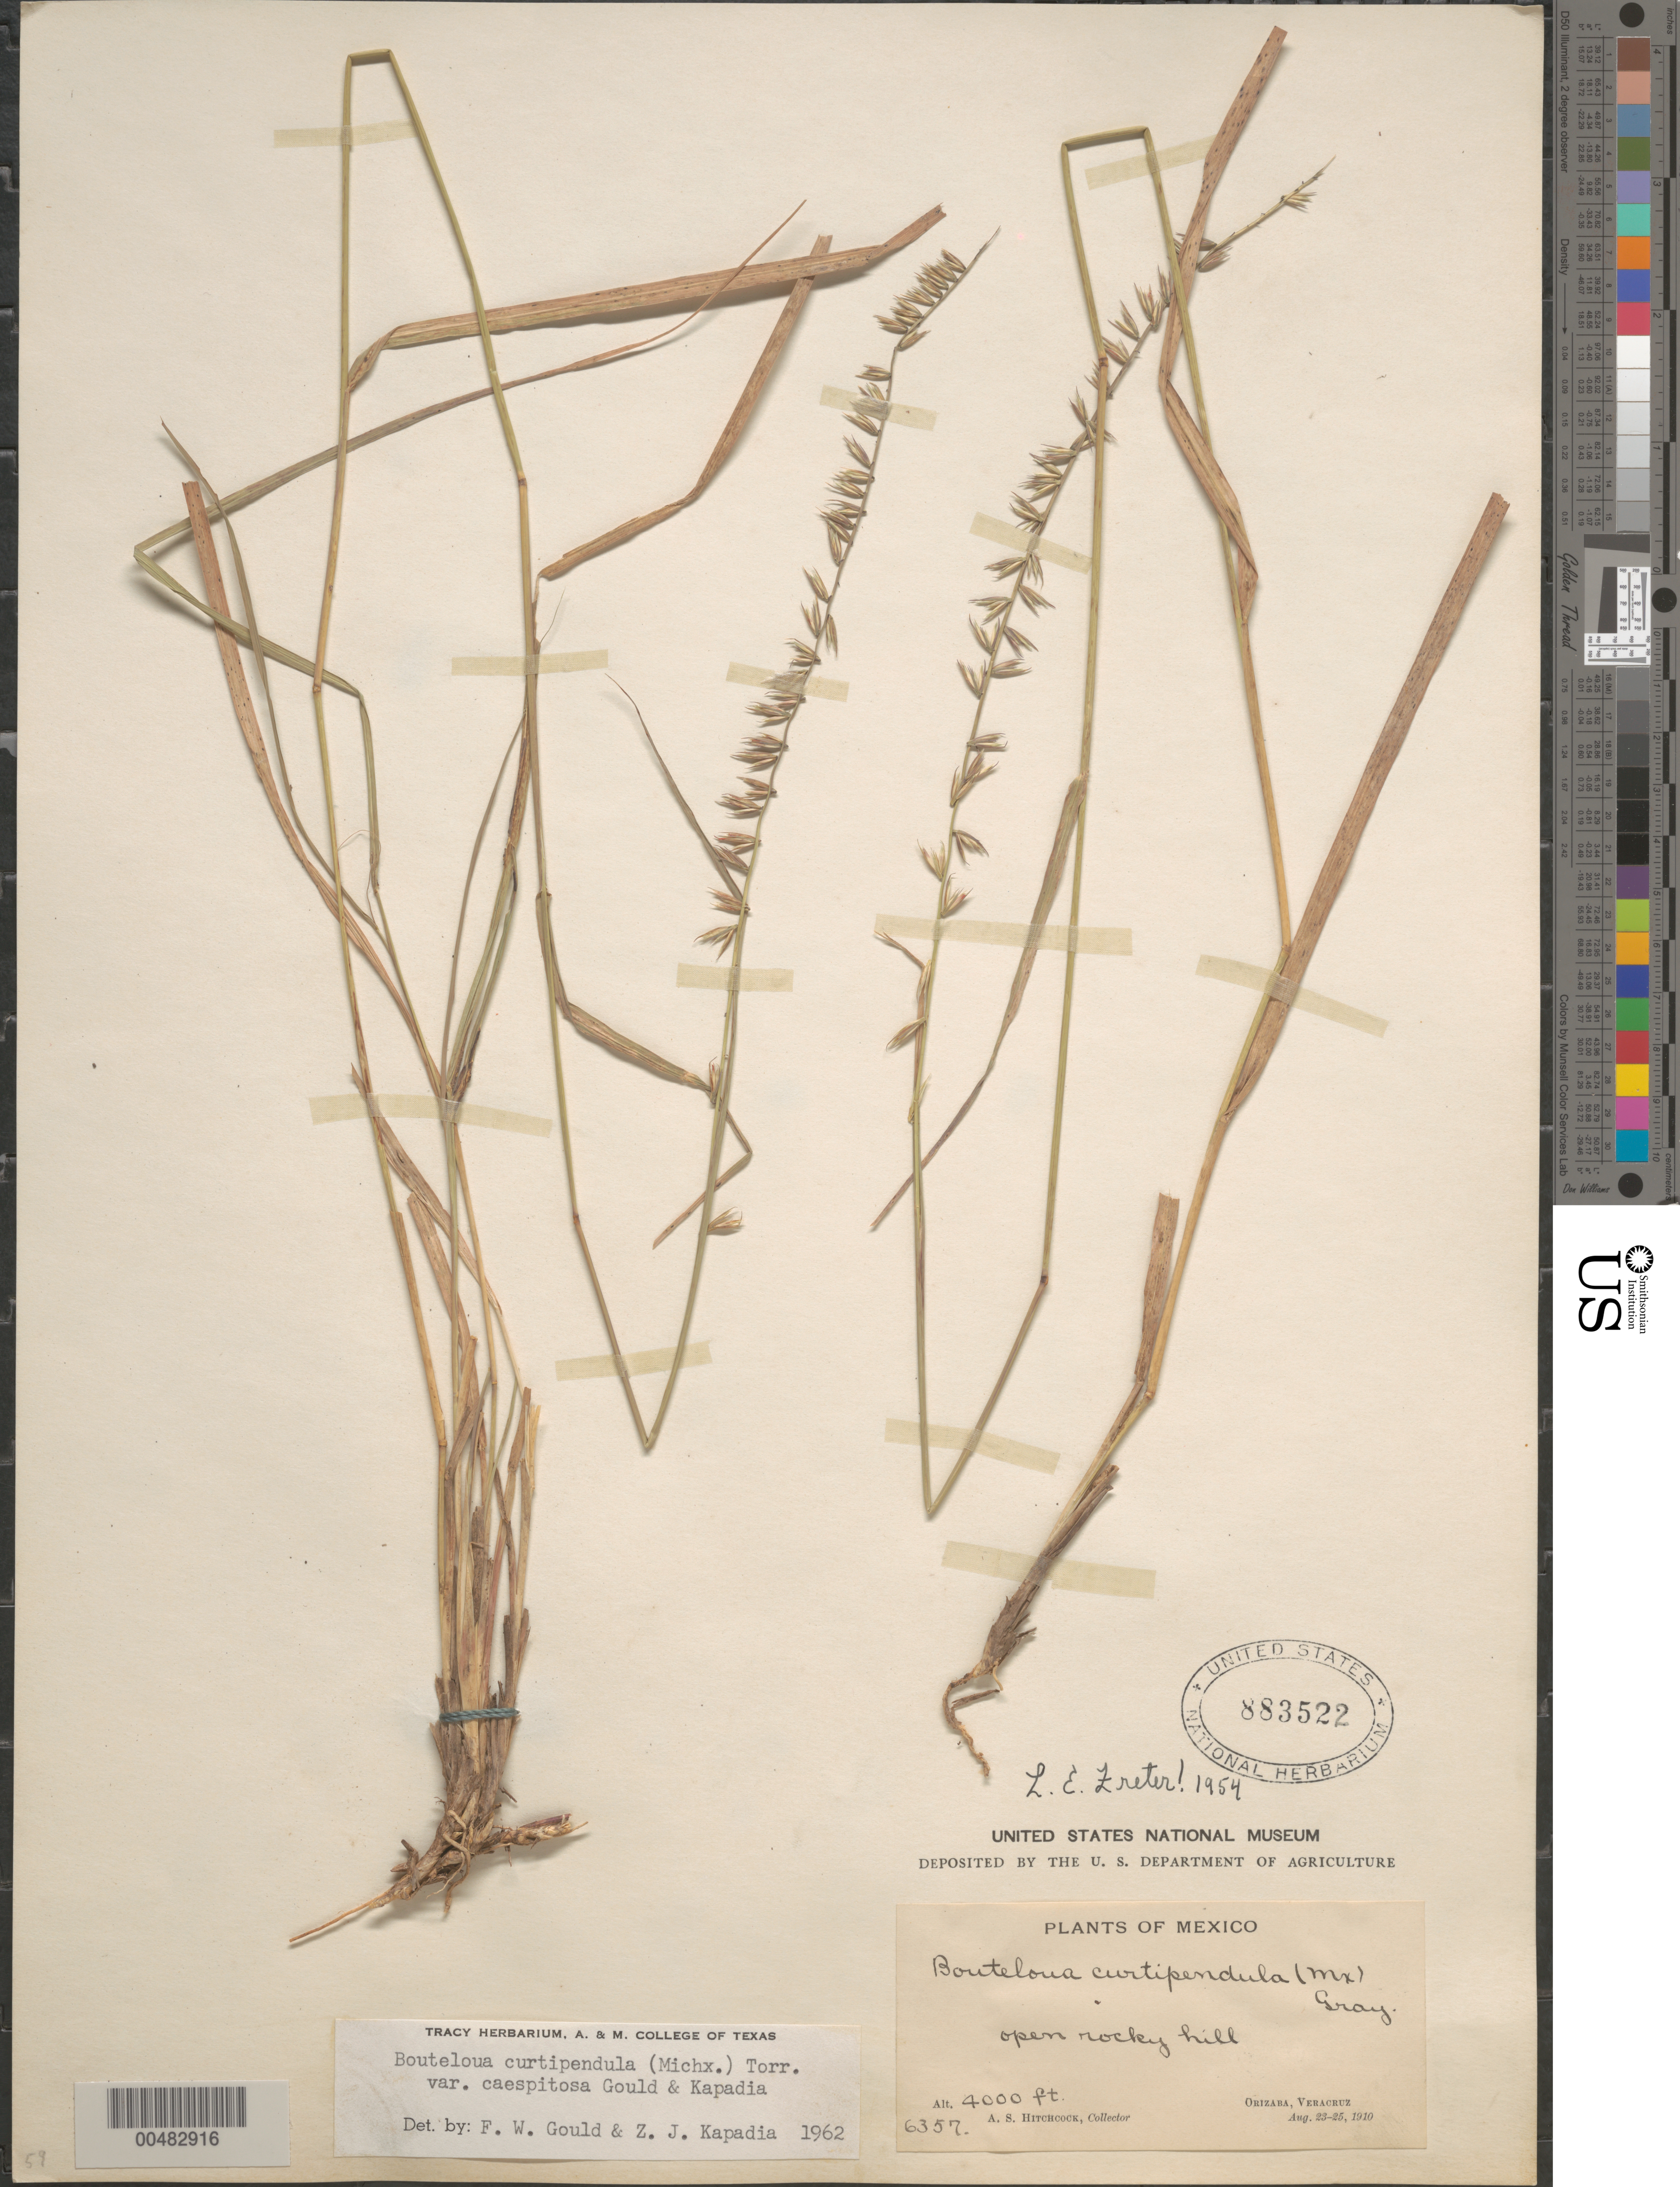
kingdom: Plantae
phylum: Tracheophyta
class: Liliopsida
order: Poales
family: Poaceae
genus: Bouteloua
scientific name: Bouteloua curtipendula var. caespitosa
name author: Gould & Kapadia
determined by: Gould, F. W.; Kapadia, Zarir J.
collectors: A. S. Hitchcock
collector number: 6357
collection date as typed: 23 Aug 1910 to 25 Aug 1910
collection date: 1910-08-23/1910-08-25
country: Mexico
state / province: Veracruz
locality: Orizaba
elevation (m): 1219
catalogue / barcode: US 883522